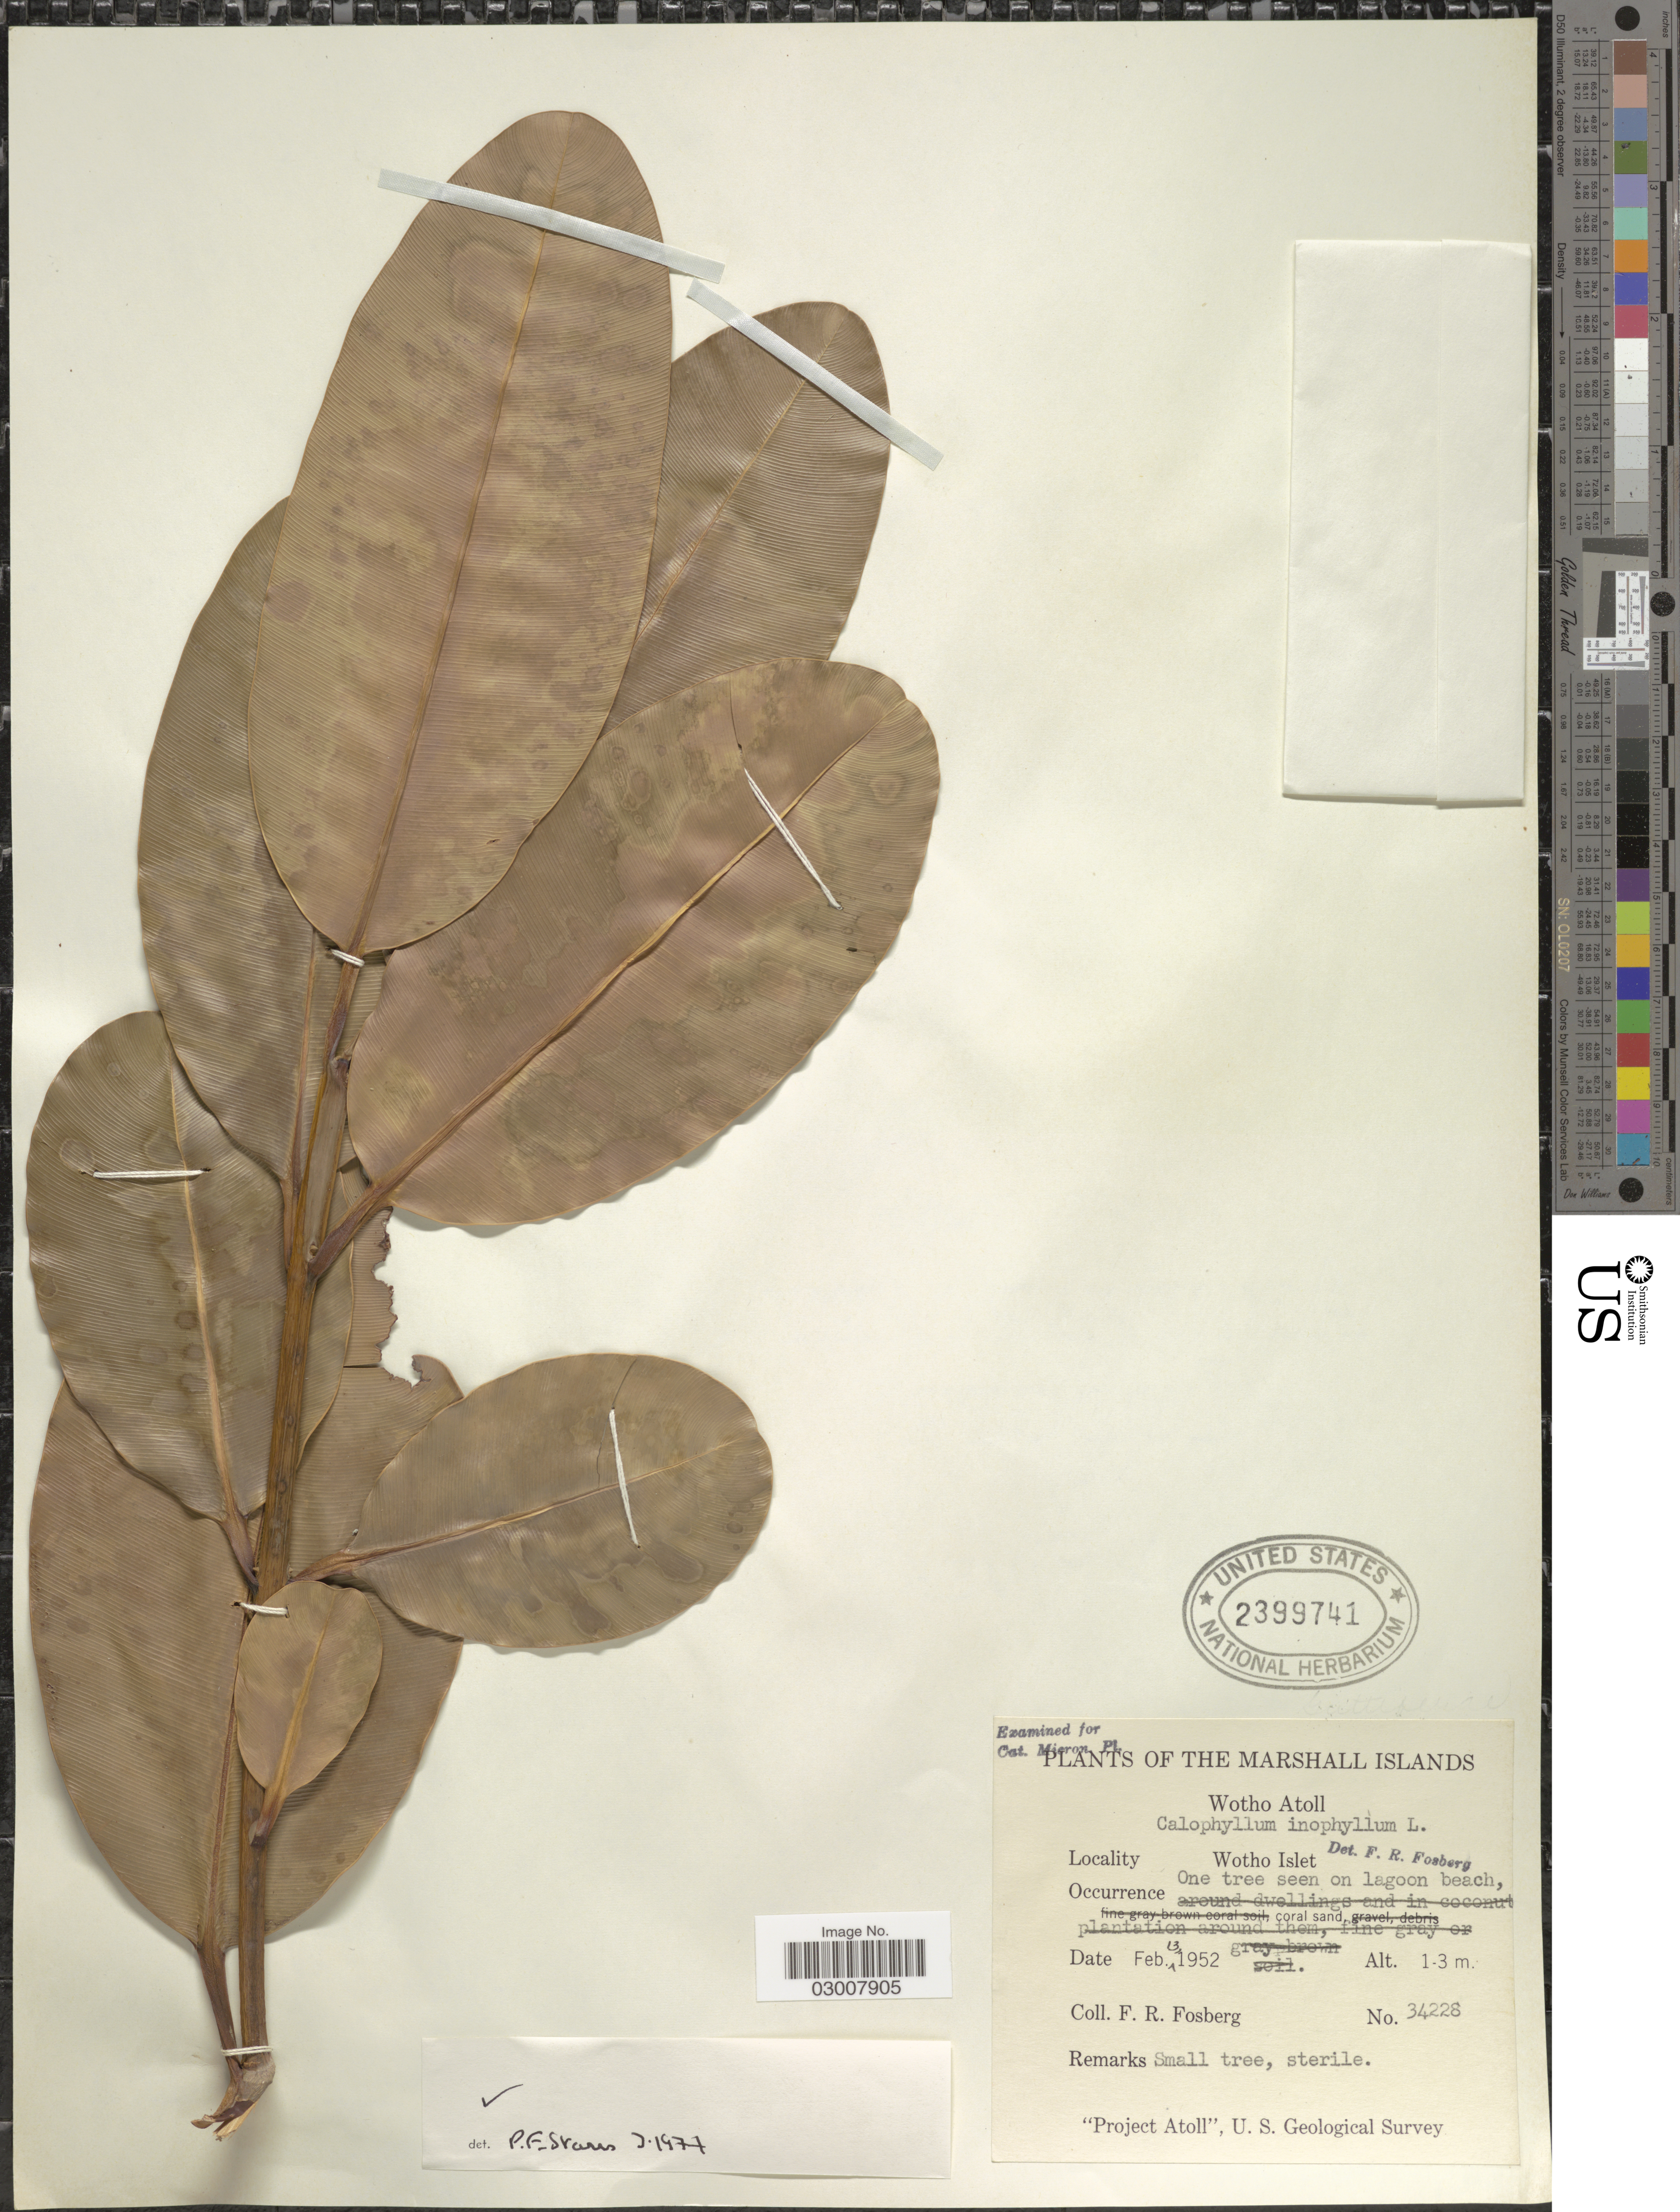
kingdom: Plantae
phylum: Tracheophyta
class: Magnoliopsida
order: Malpighiales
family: Calophyllaceae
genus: Calophyllum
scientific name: Calophyllum inophyllum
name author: L.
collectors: F. R. Fosberg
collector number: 34228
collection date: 1952-02-13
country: Marshall Islands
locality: Wotho Atoll. Wotho Islet.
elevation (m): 1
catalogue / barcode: US 2399741